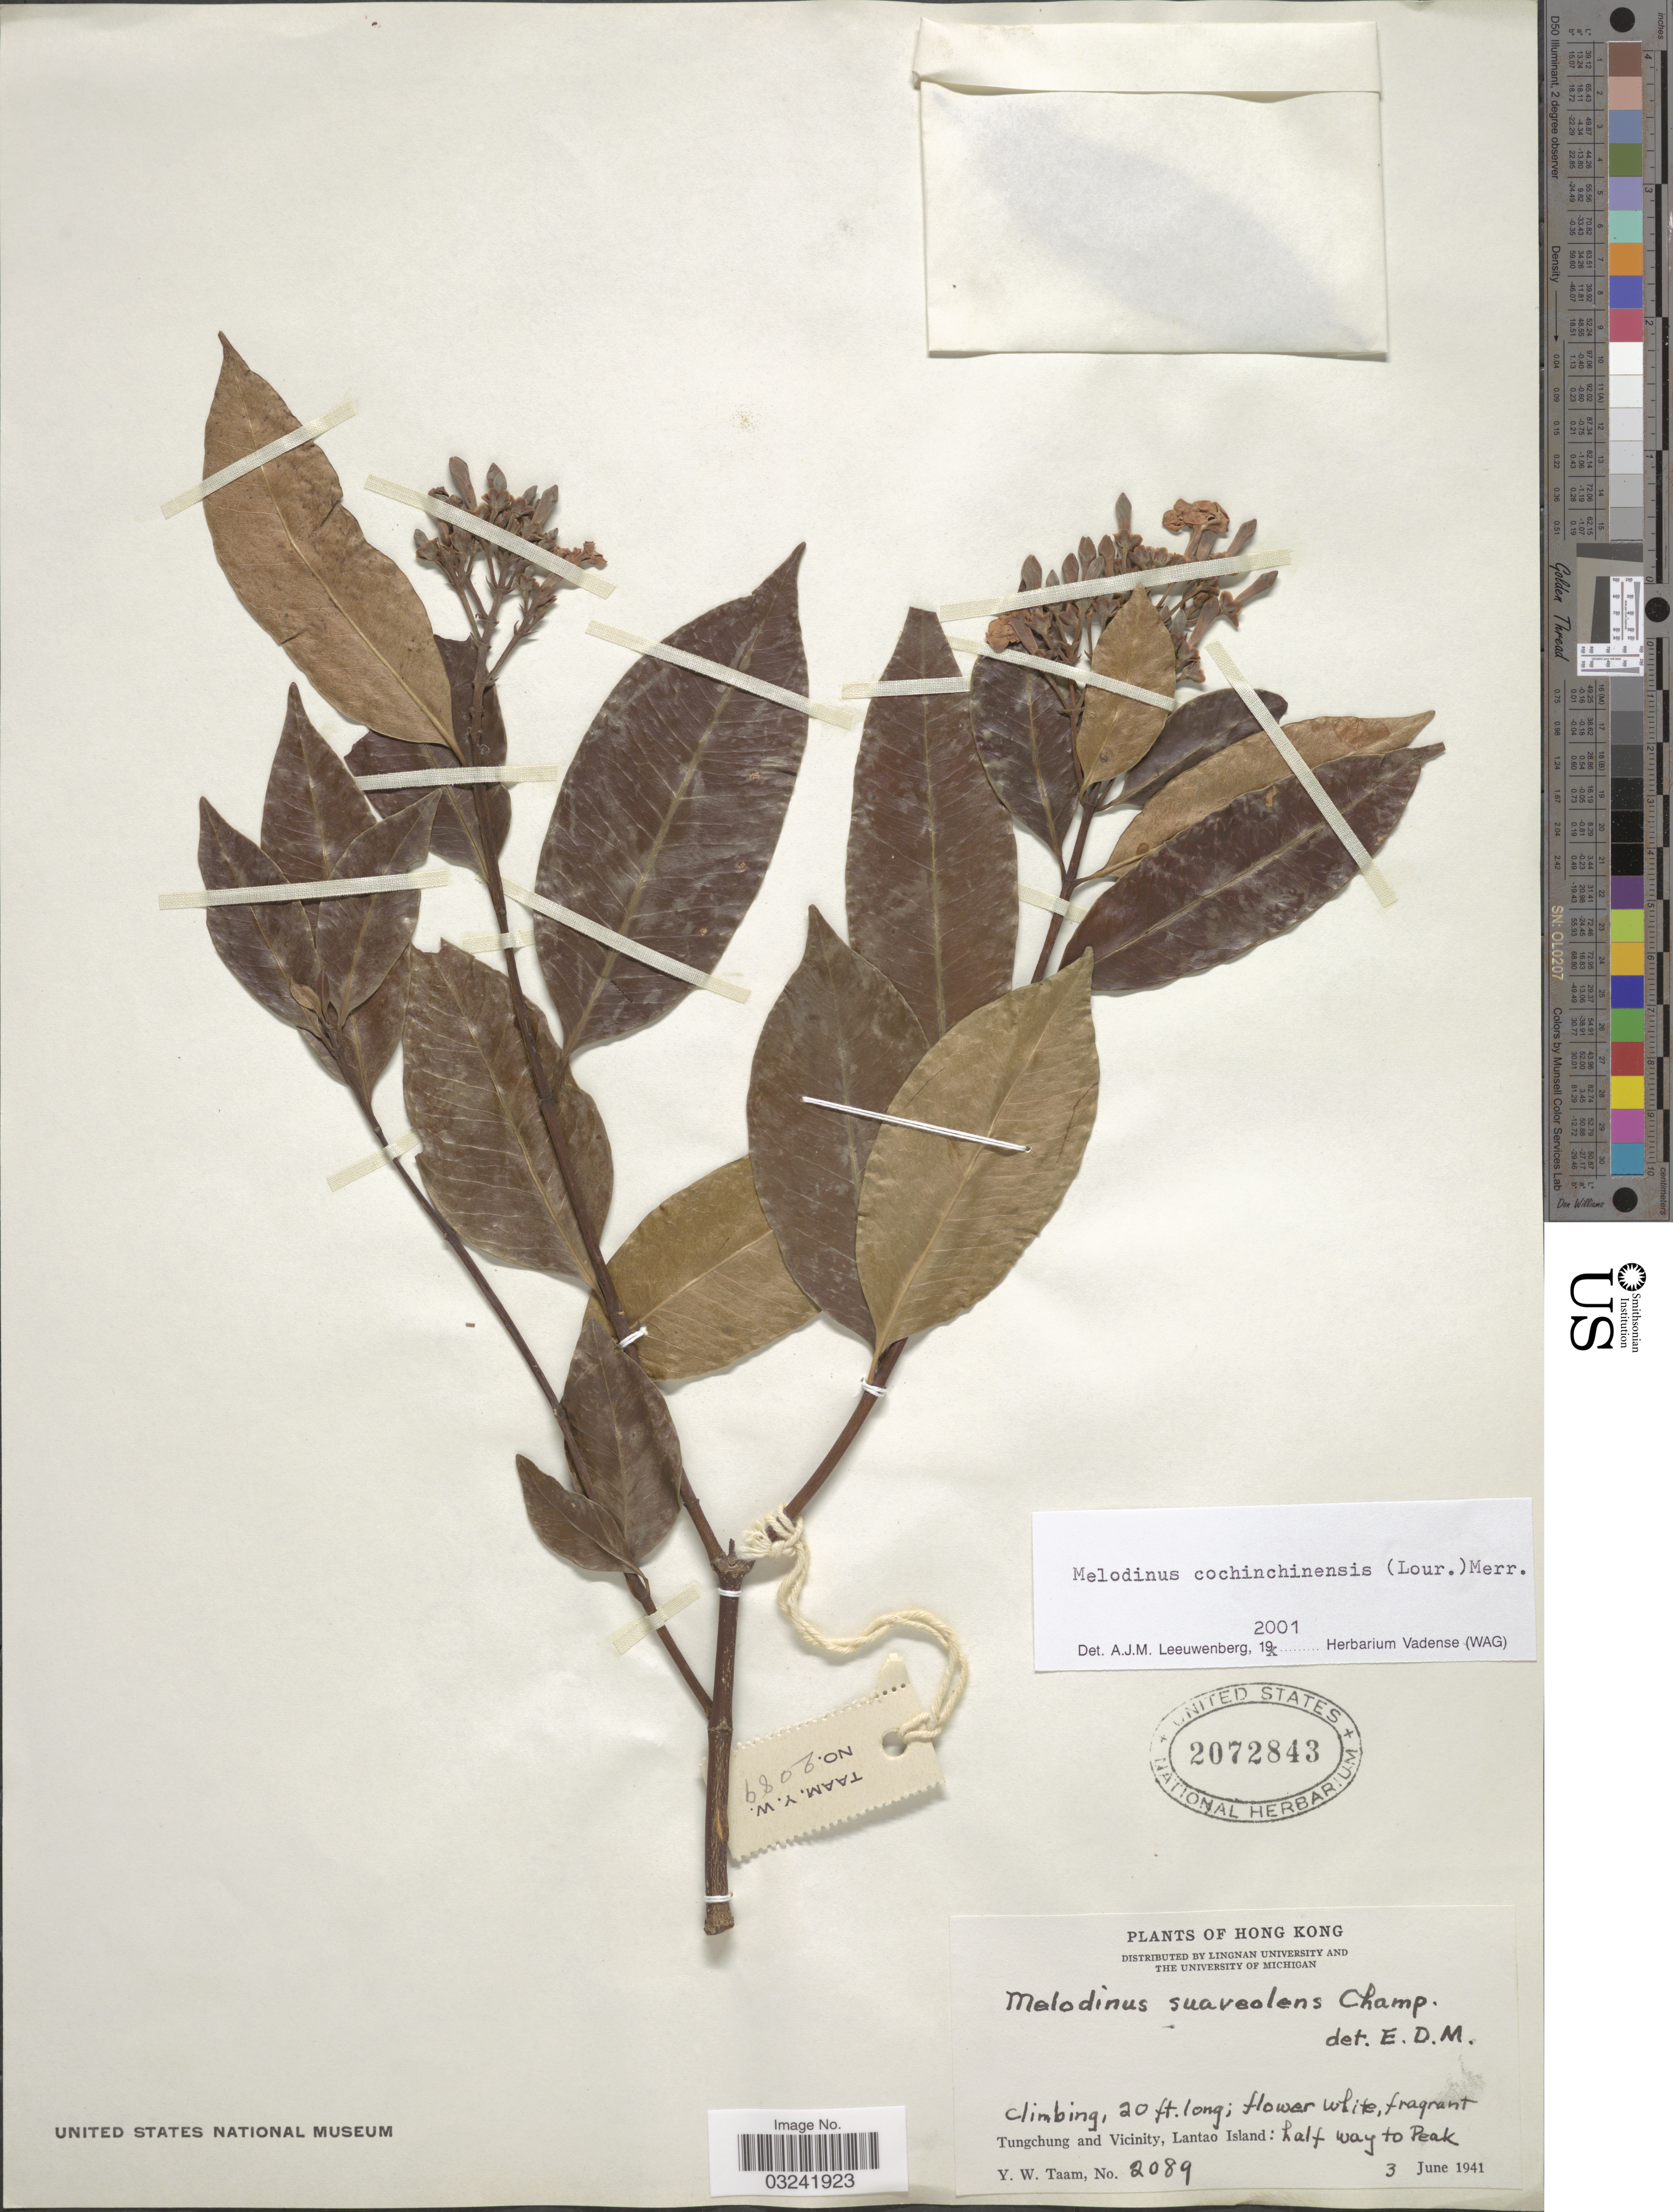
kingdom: Plantae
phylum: Tracheophyta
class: Magnoliopsida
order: Gentianales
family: Apocynaceae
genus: Melodinus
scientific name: Melodinus cochinchinensis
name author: (Lour.) Merr.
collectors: Y. W. Taam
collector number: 2089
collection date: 1941-06-03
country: China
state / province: Hong Kong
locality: Tungchung and Vicinity, Lantao Island: half way to Peak.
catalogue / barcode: US 2072843